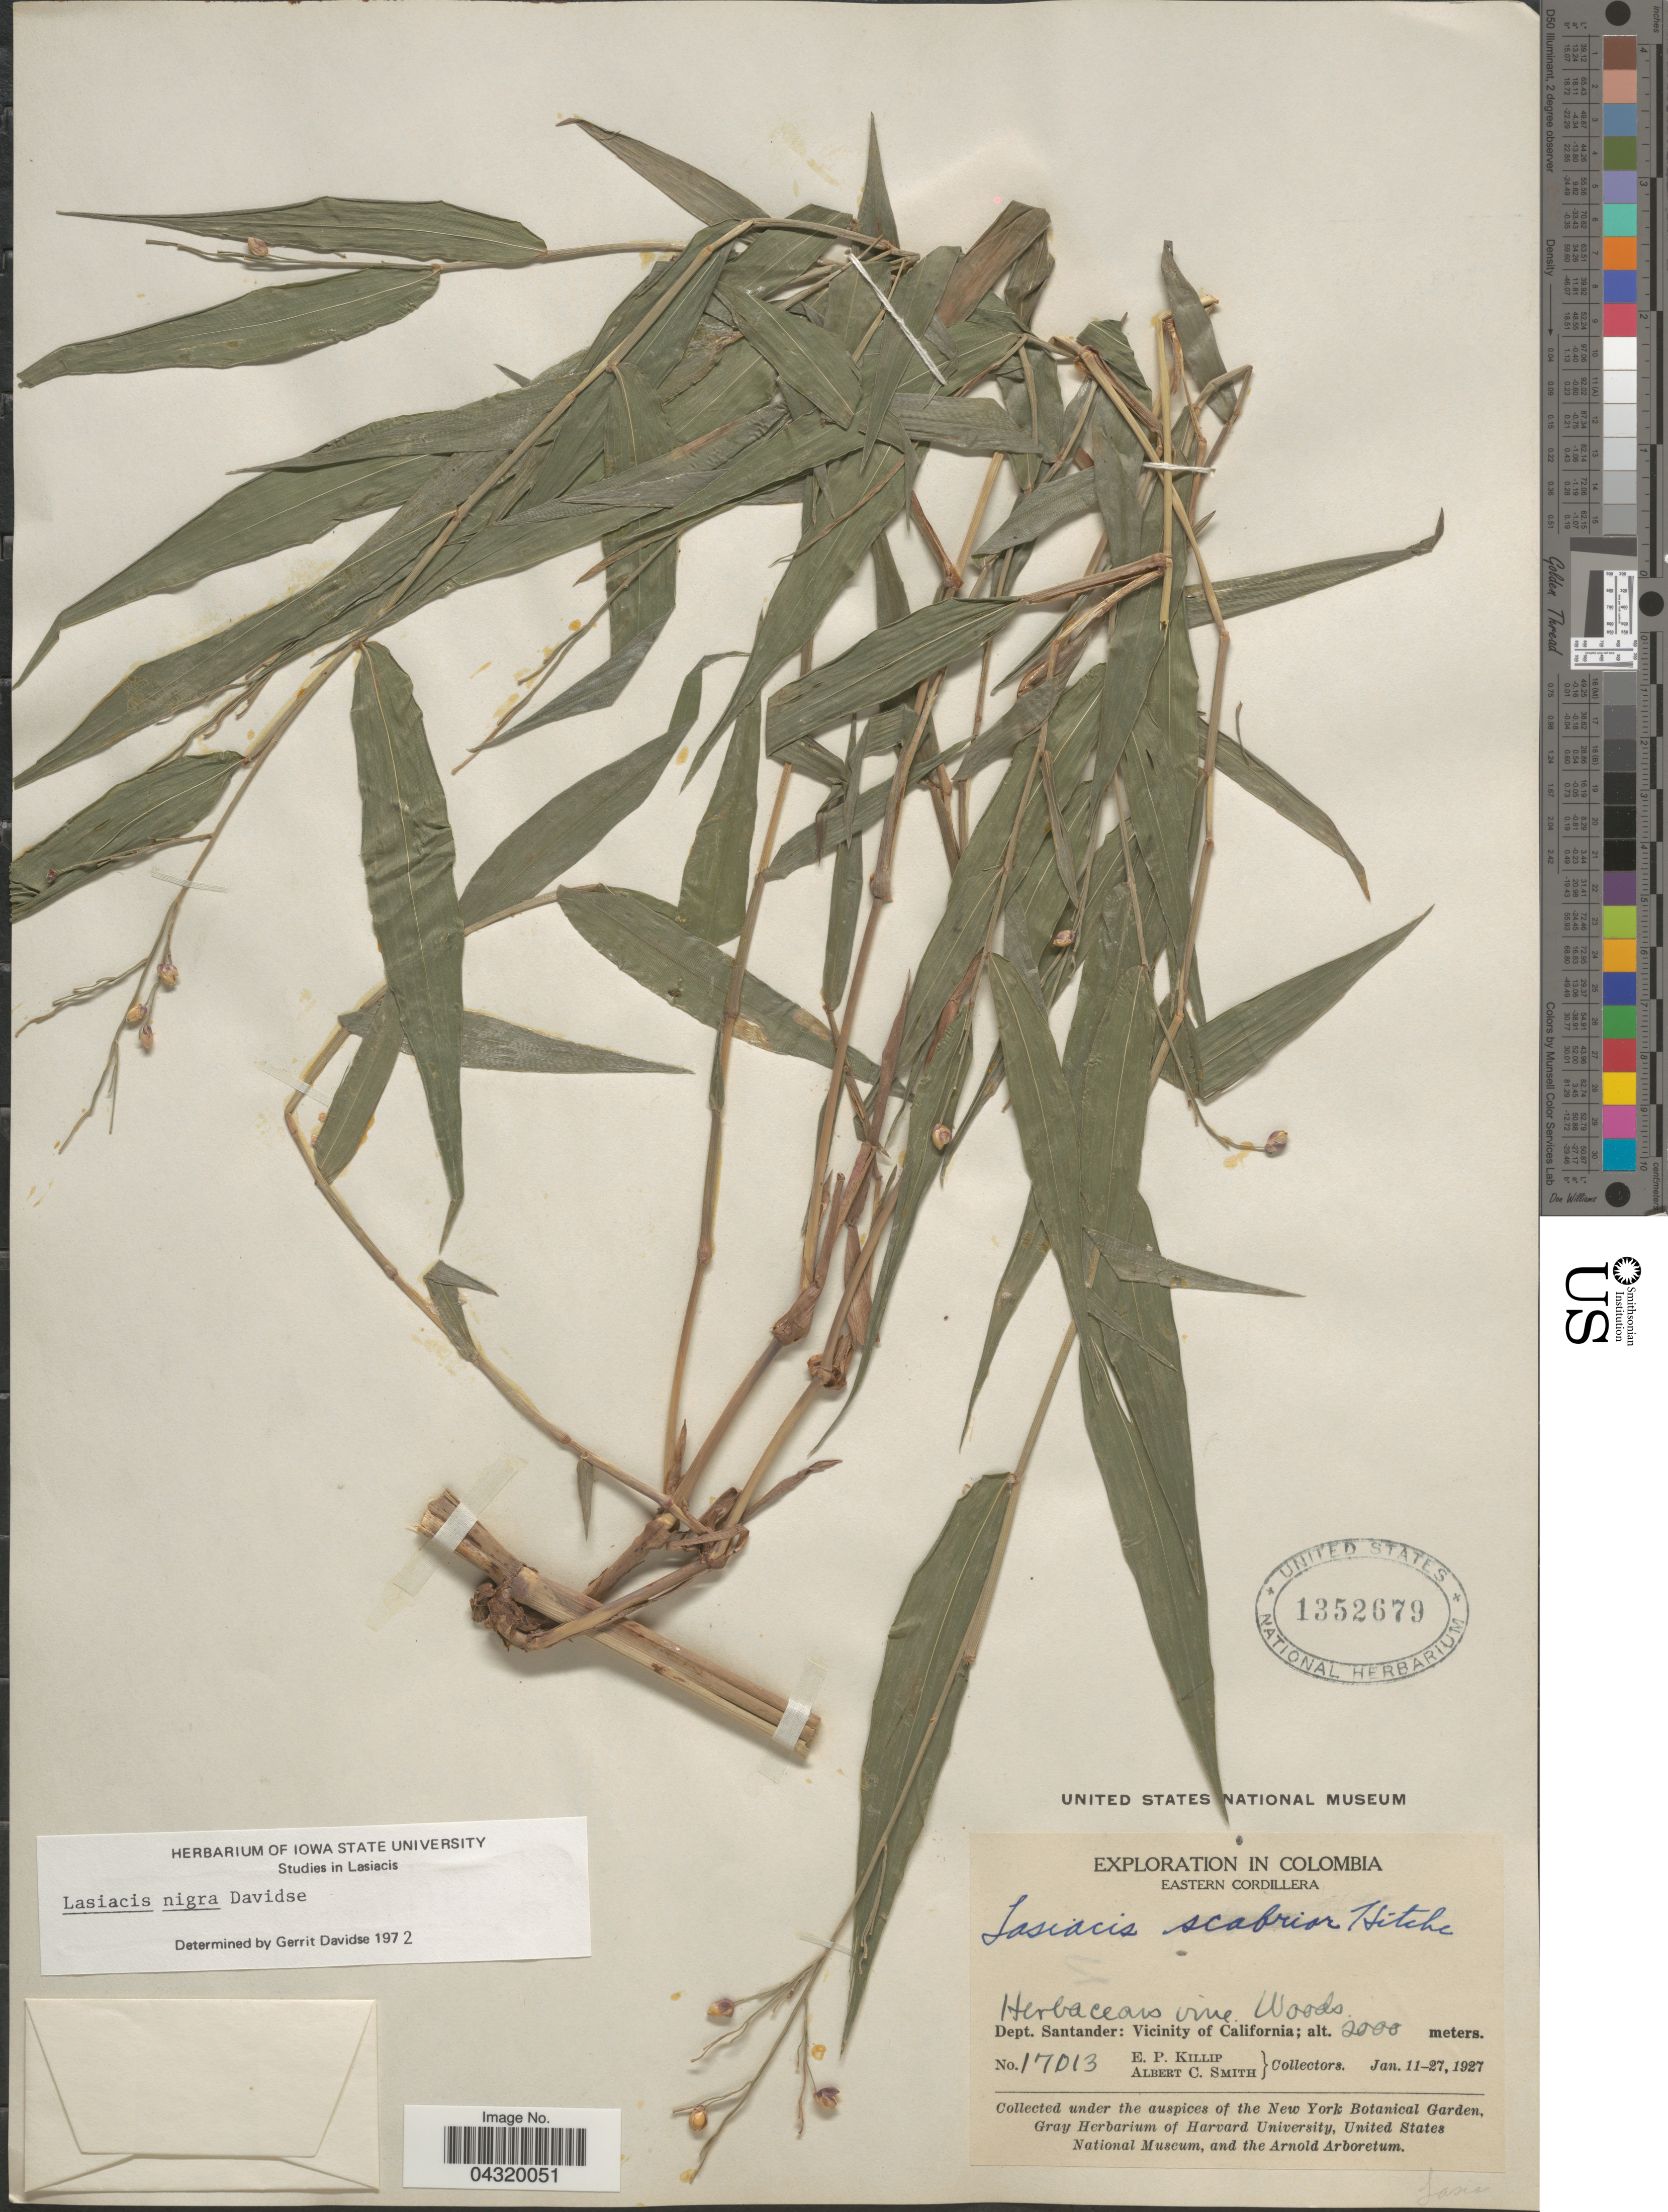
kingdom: Plantae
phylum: Tracheophyta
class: Liliopsida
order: Poales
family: Poaceae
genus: Lasiacis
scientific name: Lasiacis nigra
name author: Davidse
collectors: E. P. Killip & A. C. Smith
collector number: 17013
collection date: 1927-01-11/1927-01-27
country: Colombia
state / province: Santander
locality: Exploration in Colombia. Eastern Cordillera. Dept. Santander: Vicinity of California.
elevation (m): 2000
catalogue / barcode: US 1352679